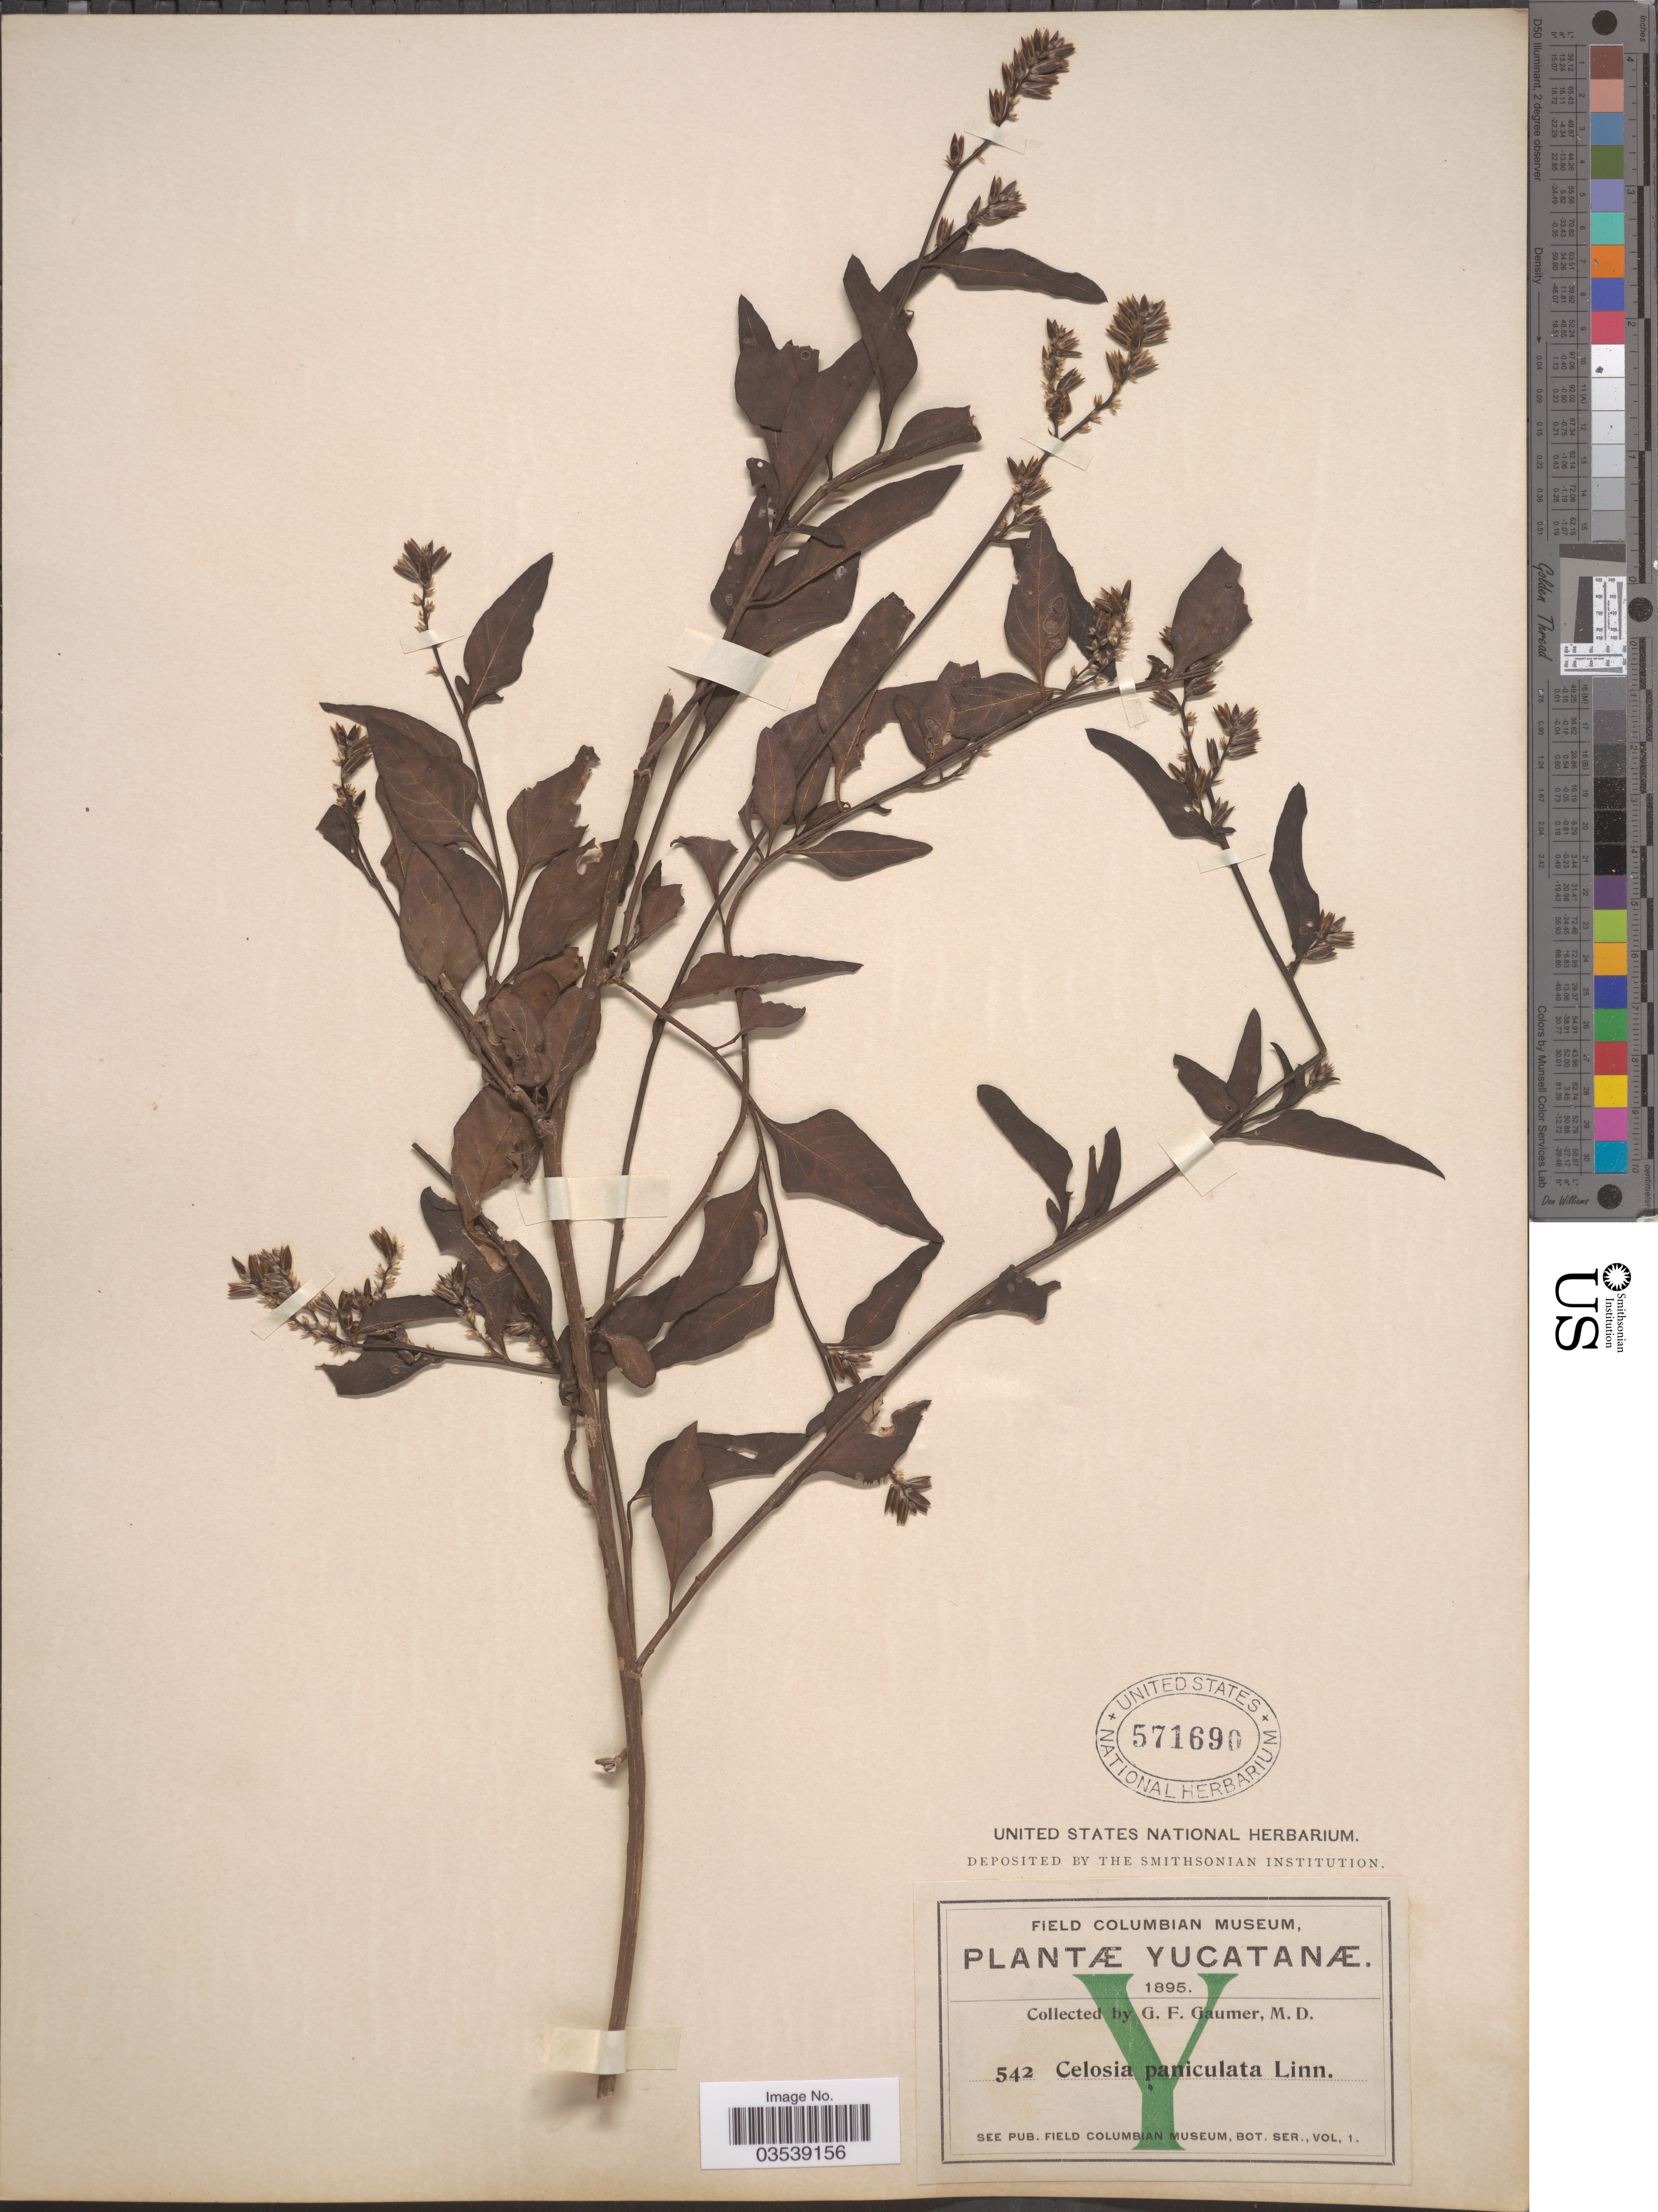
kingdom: Plantae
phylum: Tracheophyta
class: Magnoliopsida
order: Caryophyllales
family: Amaranthaceae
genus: Celosia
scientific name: Celosia nitida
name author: Vahl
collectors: G. F. Gaumer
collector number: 542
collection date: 1895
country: Mexico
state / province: Yucatán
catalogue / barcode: US 571690